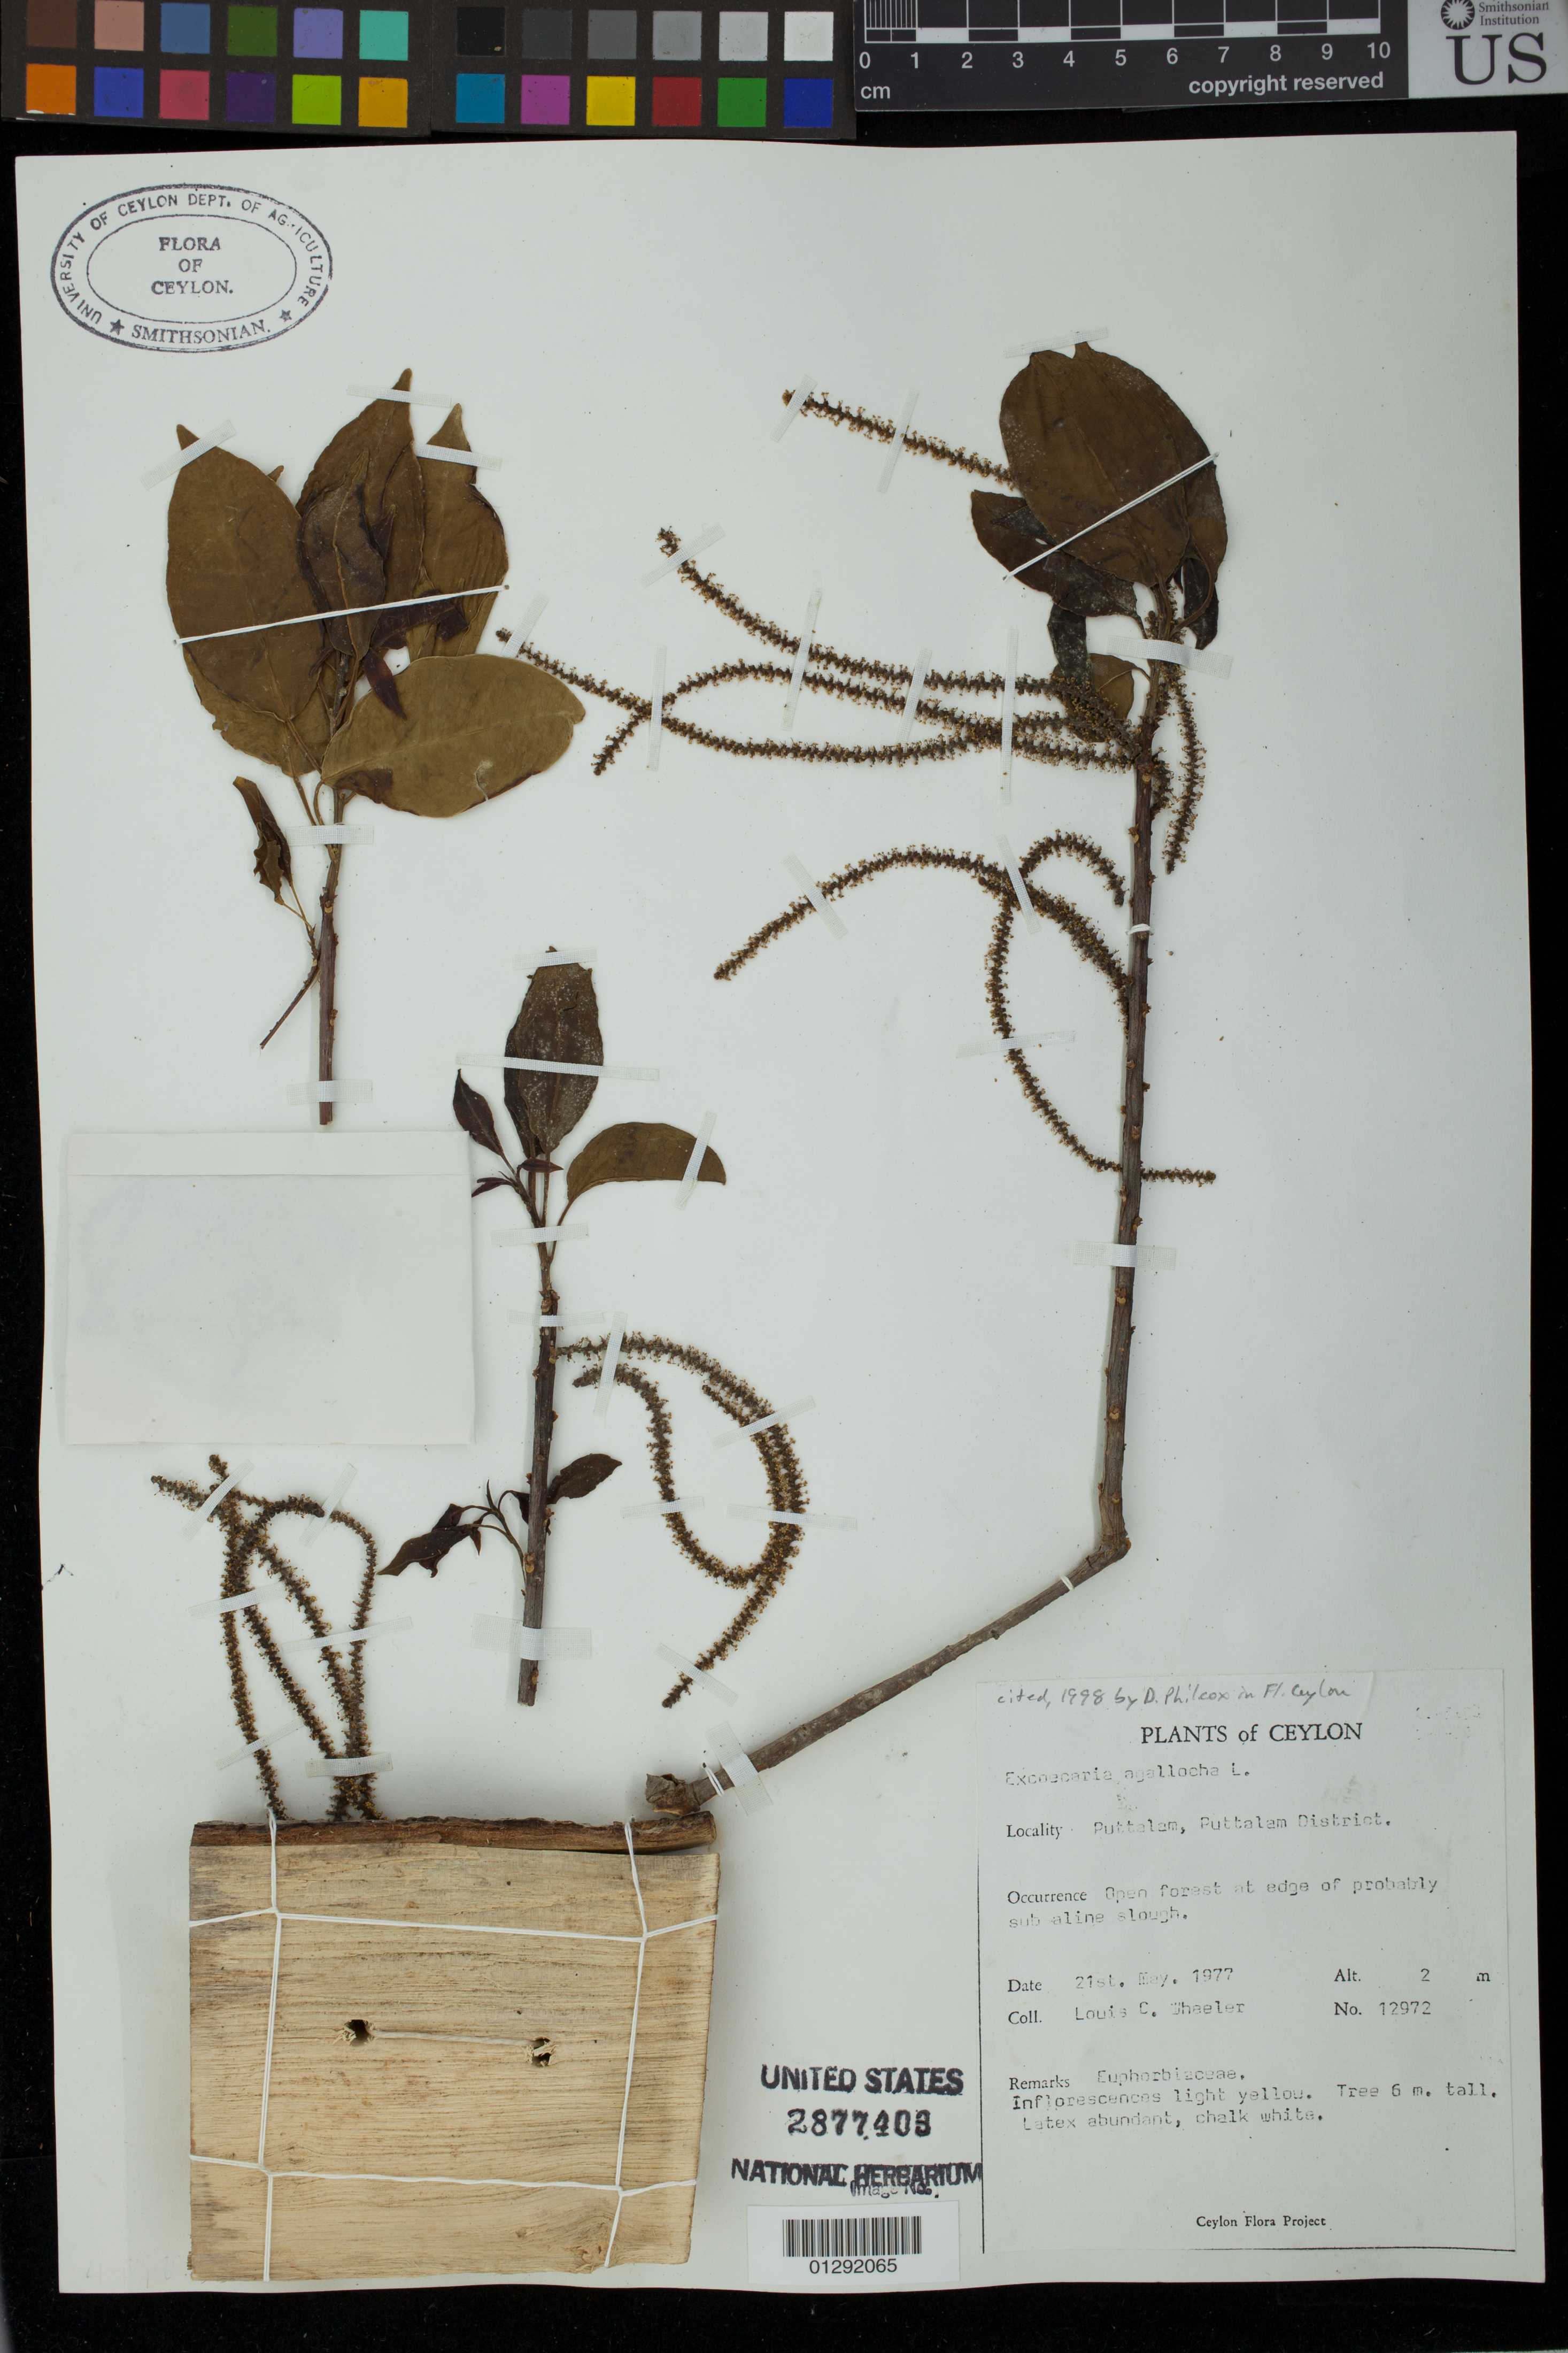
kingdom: Plantae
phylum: Tracheophyta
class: Magnoliopsida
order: Malpighiales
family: Euphorbiaceae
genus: Excoecaria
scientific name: Excoecaria agallocha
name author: L.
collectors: L. C. Wheeler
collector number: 12972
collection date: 1977-05-21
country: Sri Lanka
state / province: North Western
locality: Ceylon. Puttalam, Puttalam District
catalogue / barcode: US 2877408